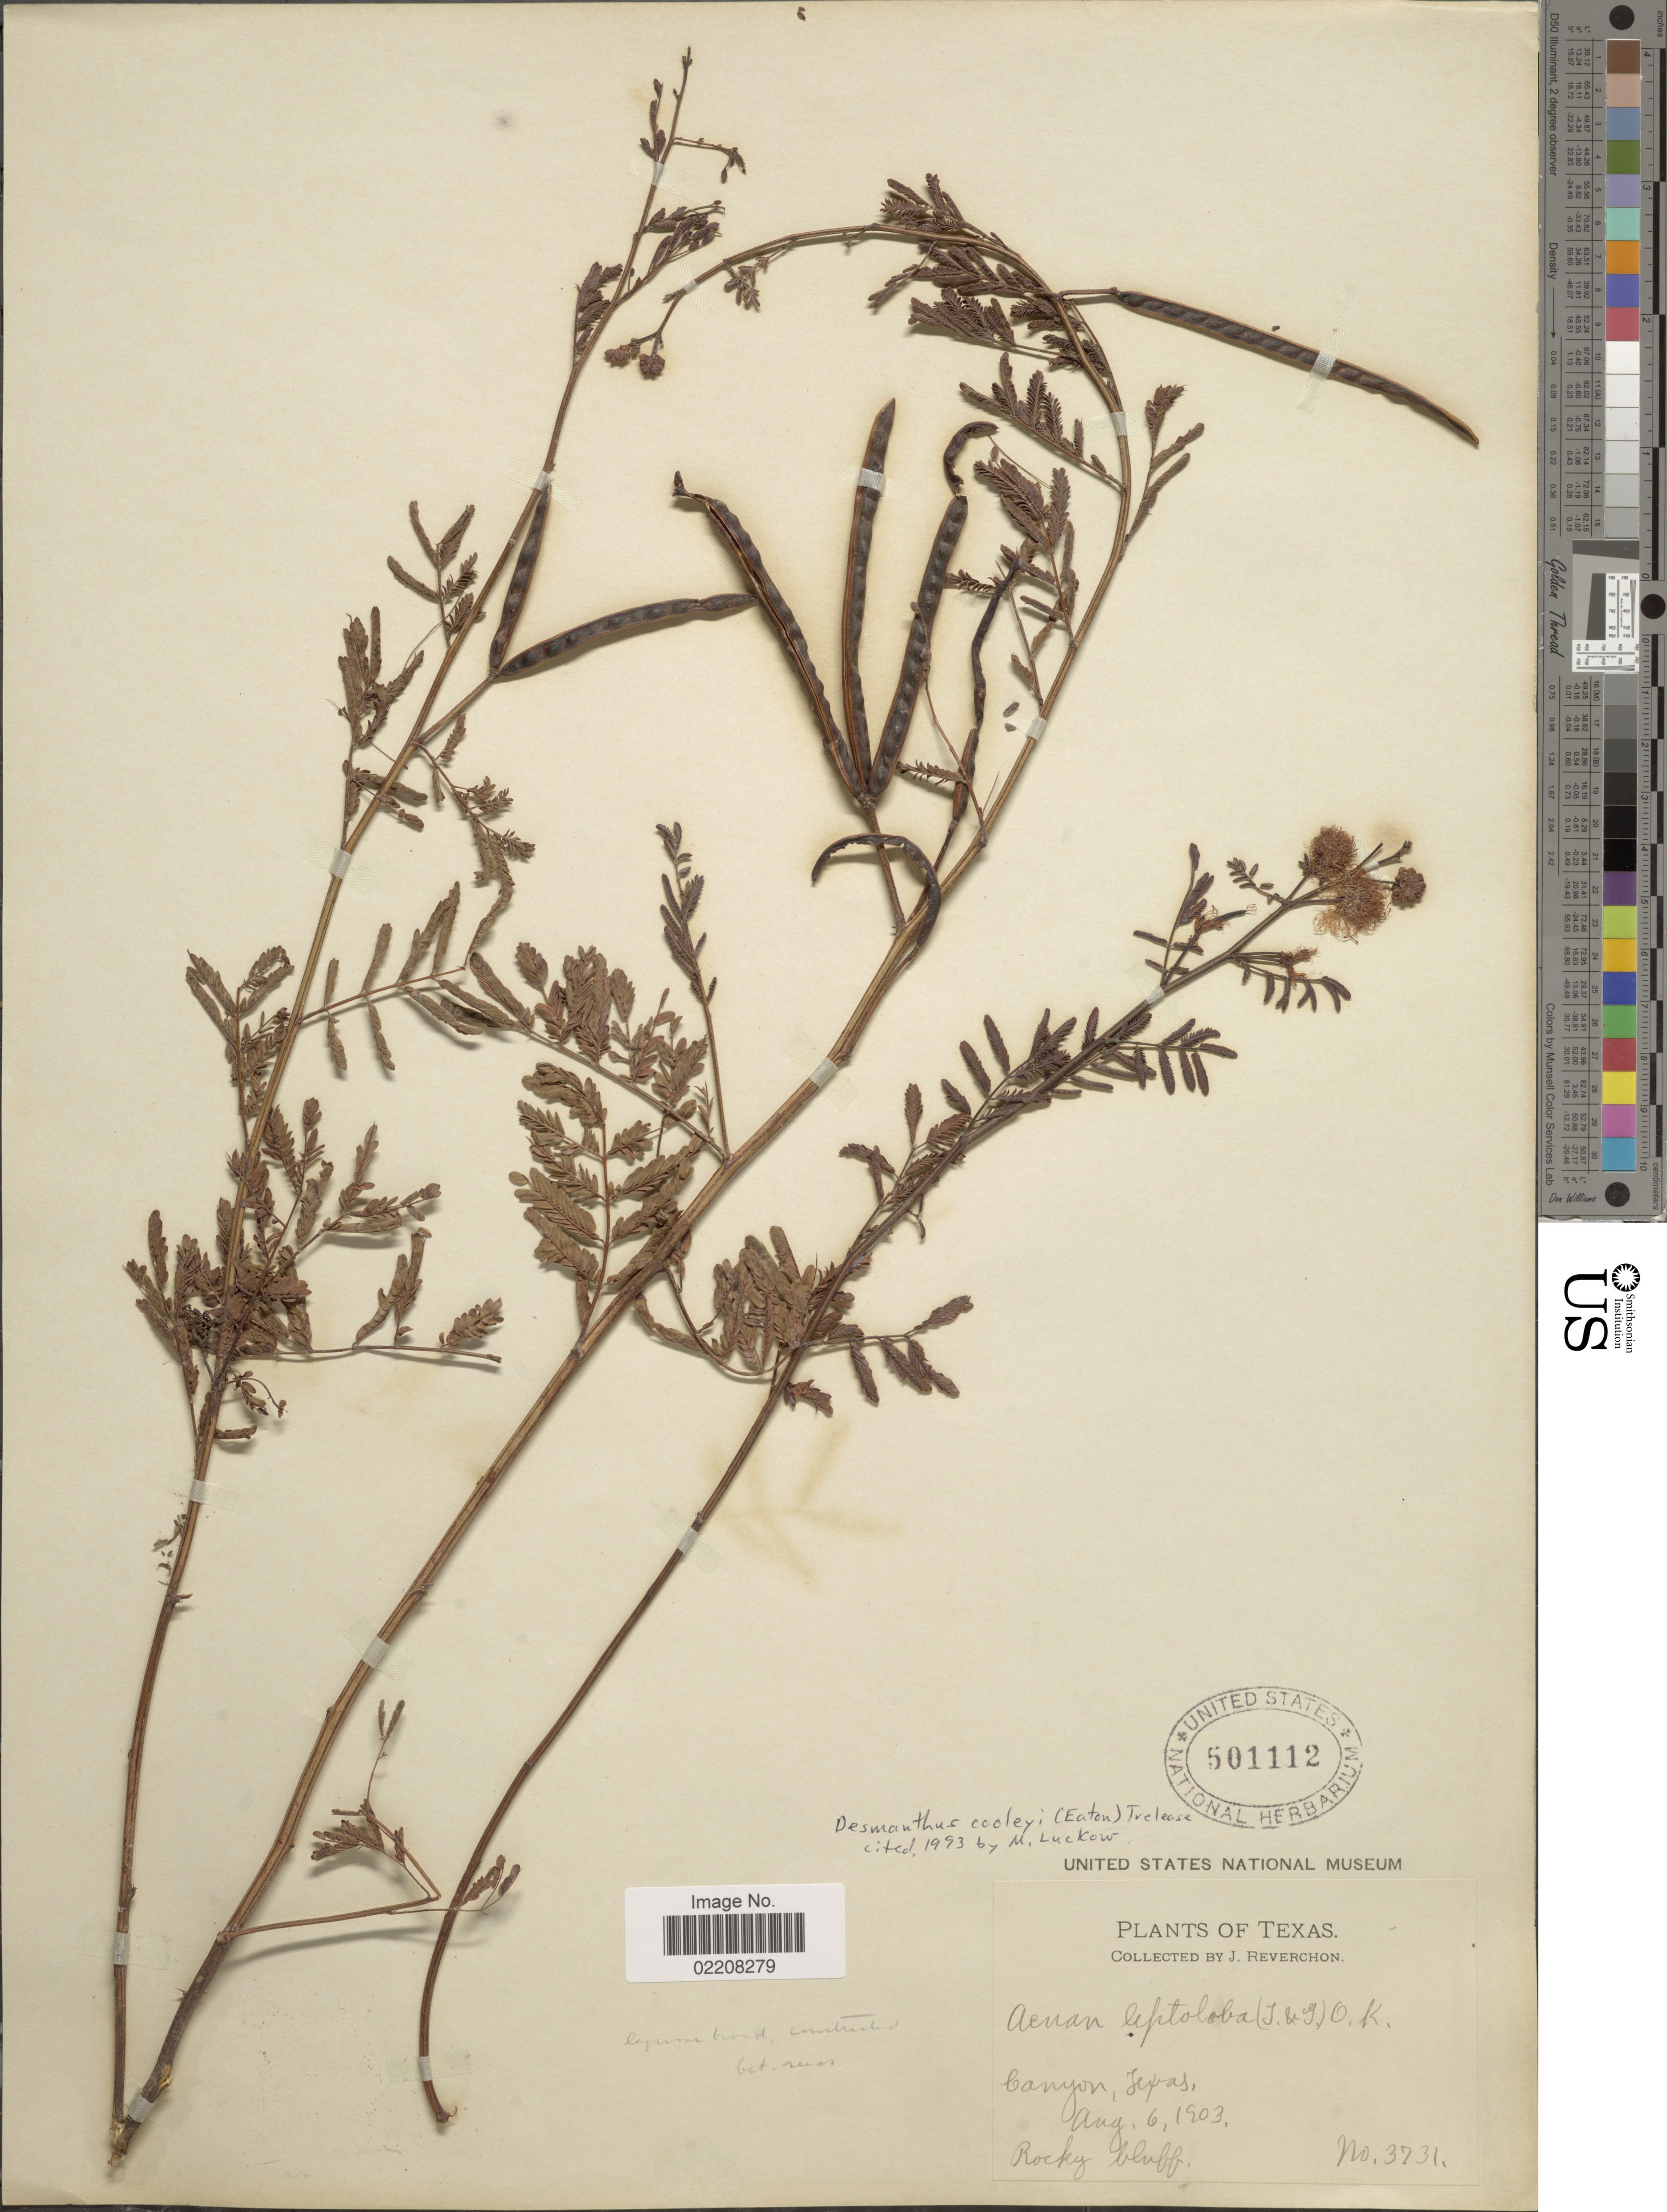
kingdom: Plantae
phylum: Tracheophyta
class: Magnoliopsida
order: Fabales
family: Fabaceae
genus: Desmanthus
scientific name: Desmanthus cooleyi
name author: (Eaton) Trel.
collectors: J. Reverchon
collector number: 3731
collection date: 1903-08-06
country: United States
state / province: Texas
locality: Canyon, Texas.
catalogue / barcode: US 501112